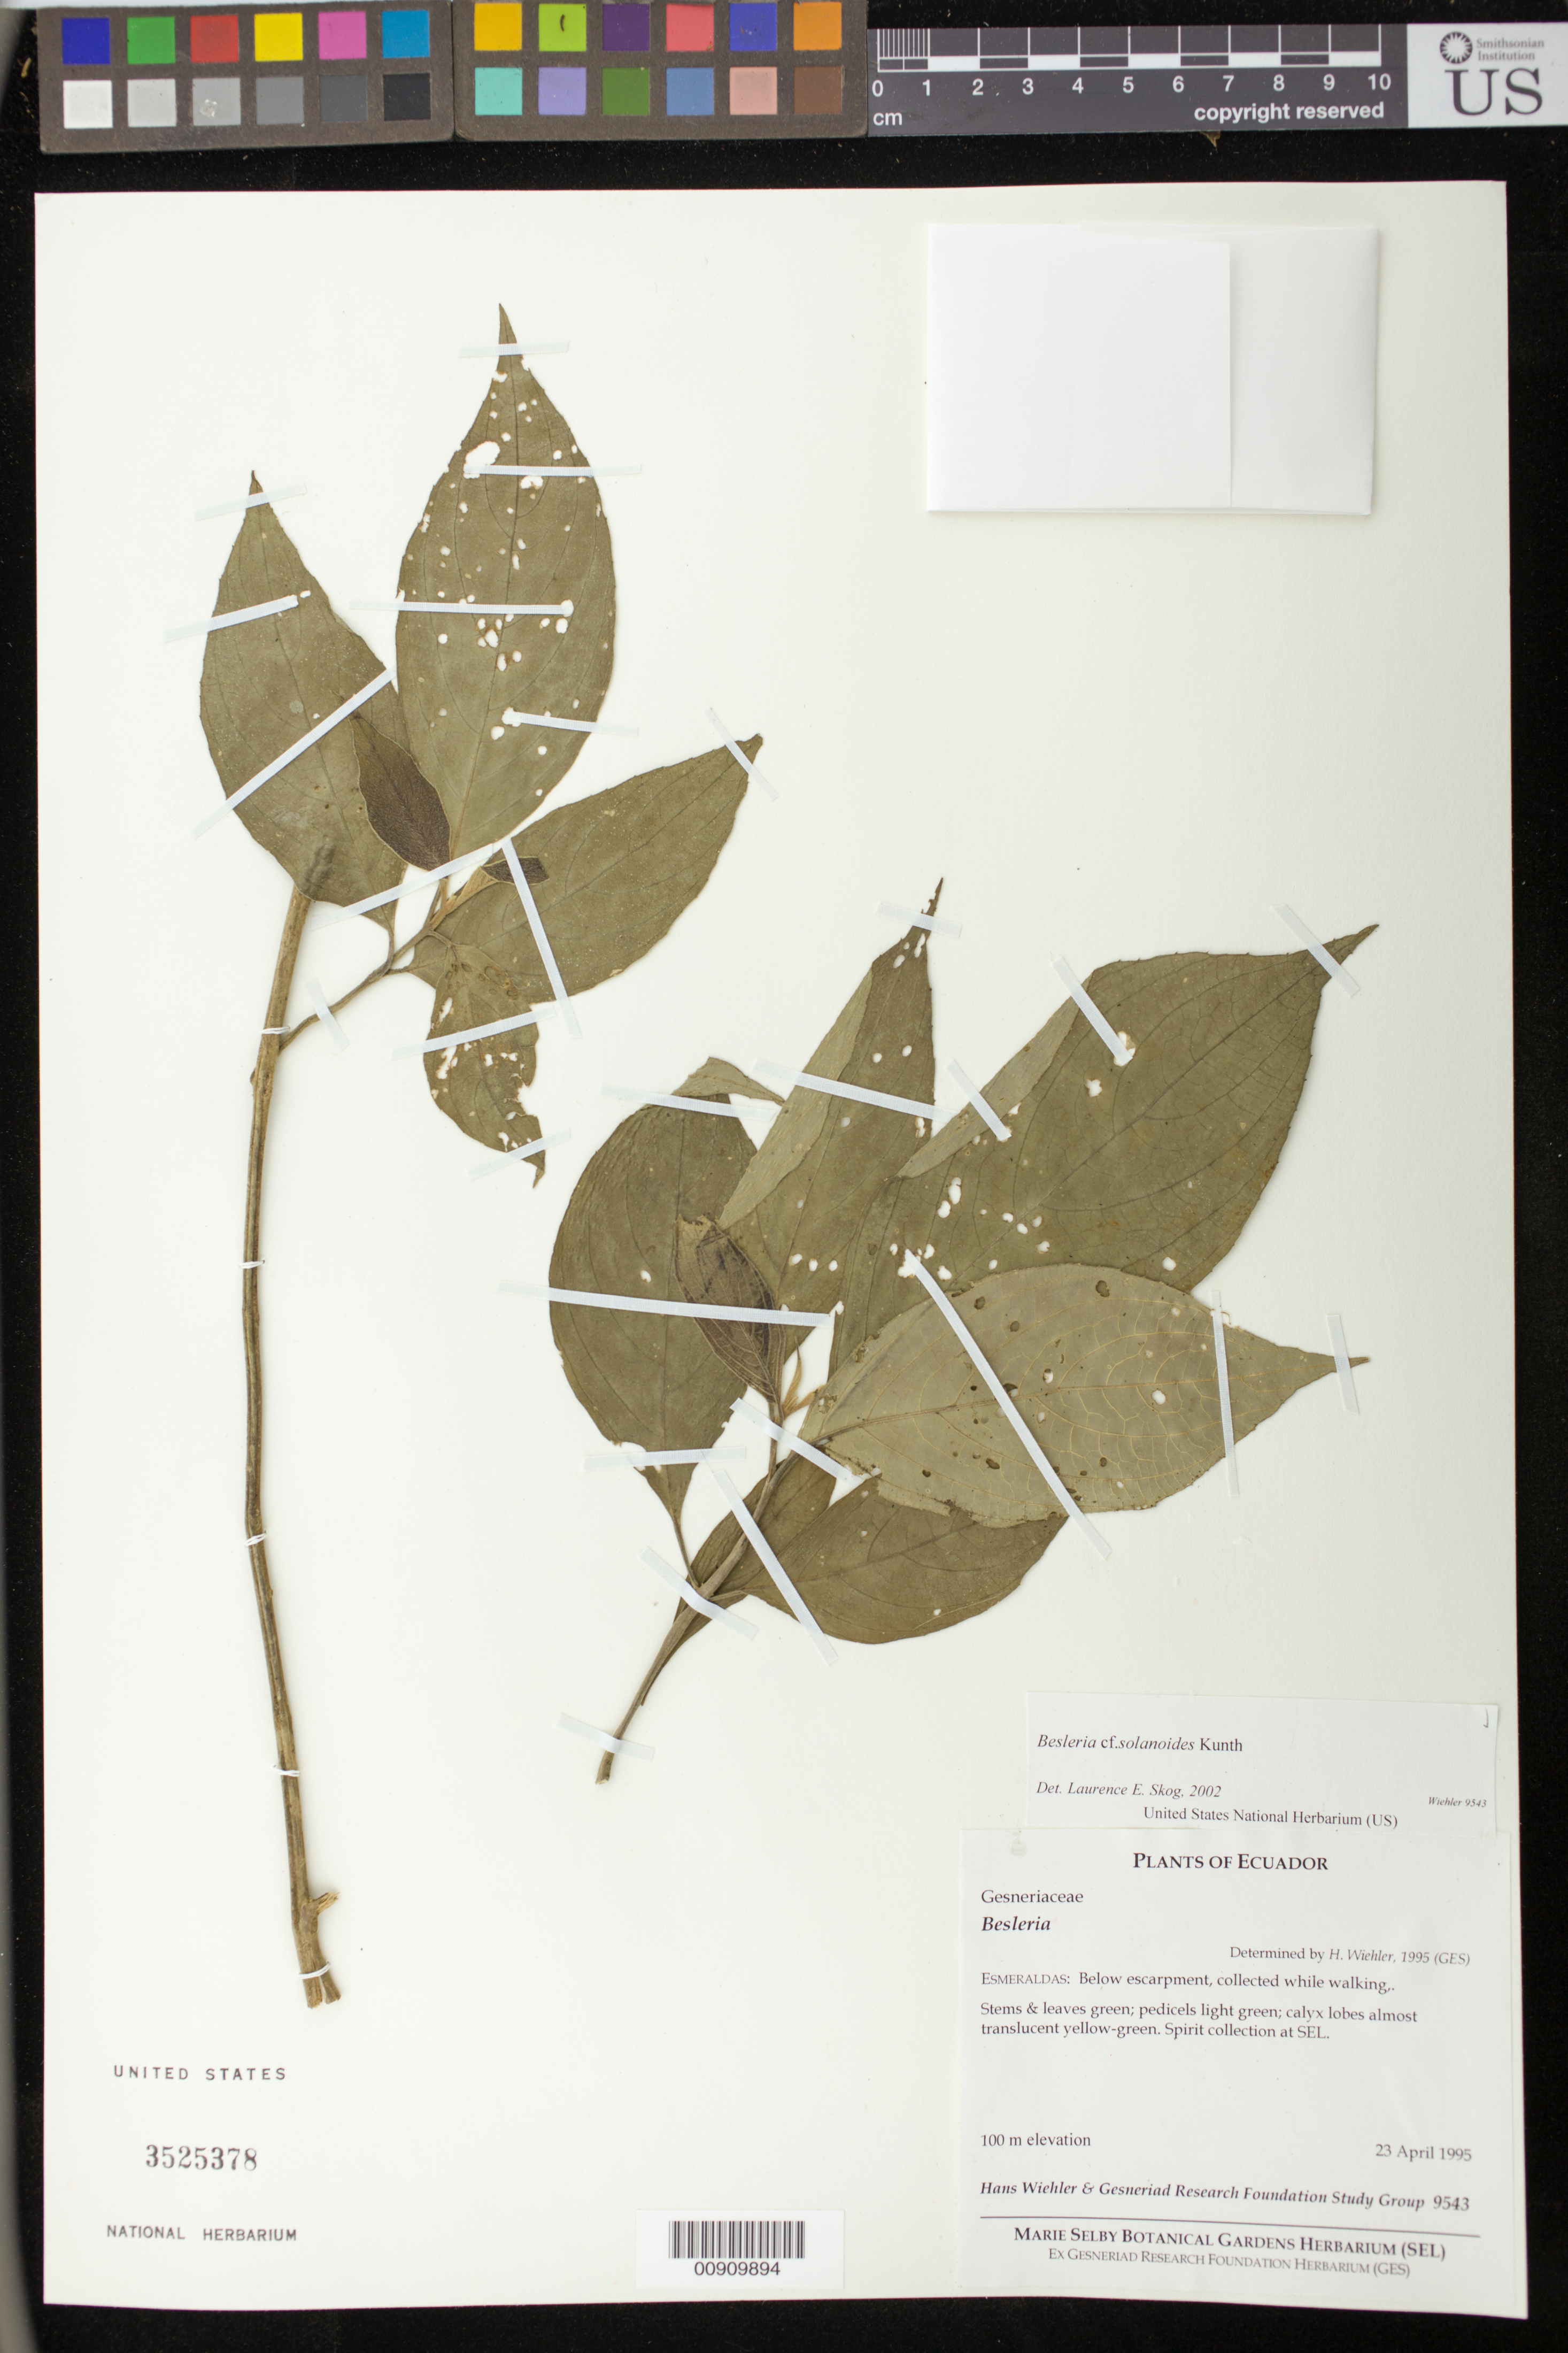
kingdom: Plantae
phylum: Tracheophyta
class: Magnoliopsida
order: Lamiales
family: Gesneriaceae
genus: Besleria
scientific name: Besleria solanoides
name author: Kunth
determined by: Skog, Laurence E.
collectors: H. J. Wiehler & GRF Study Group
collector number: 9543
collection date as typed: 23 Apr 1995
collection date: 1995-04-23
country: Ecuador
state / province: Esmeraldas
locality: Esmeraldas: below escarpment, collected while walking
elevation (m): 100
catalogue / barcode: US 3525378